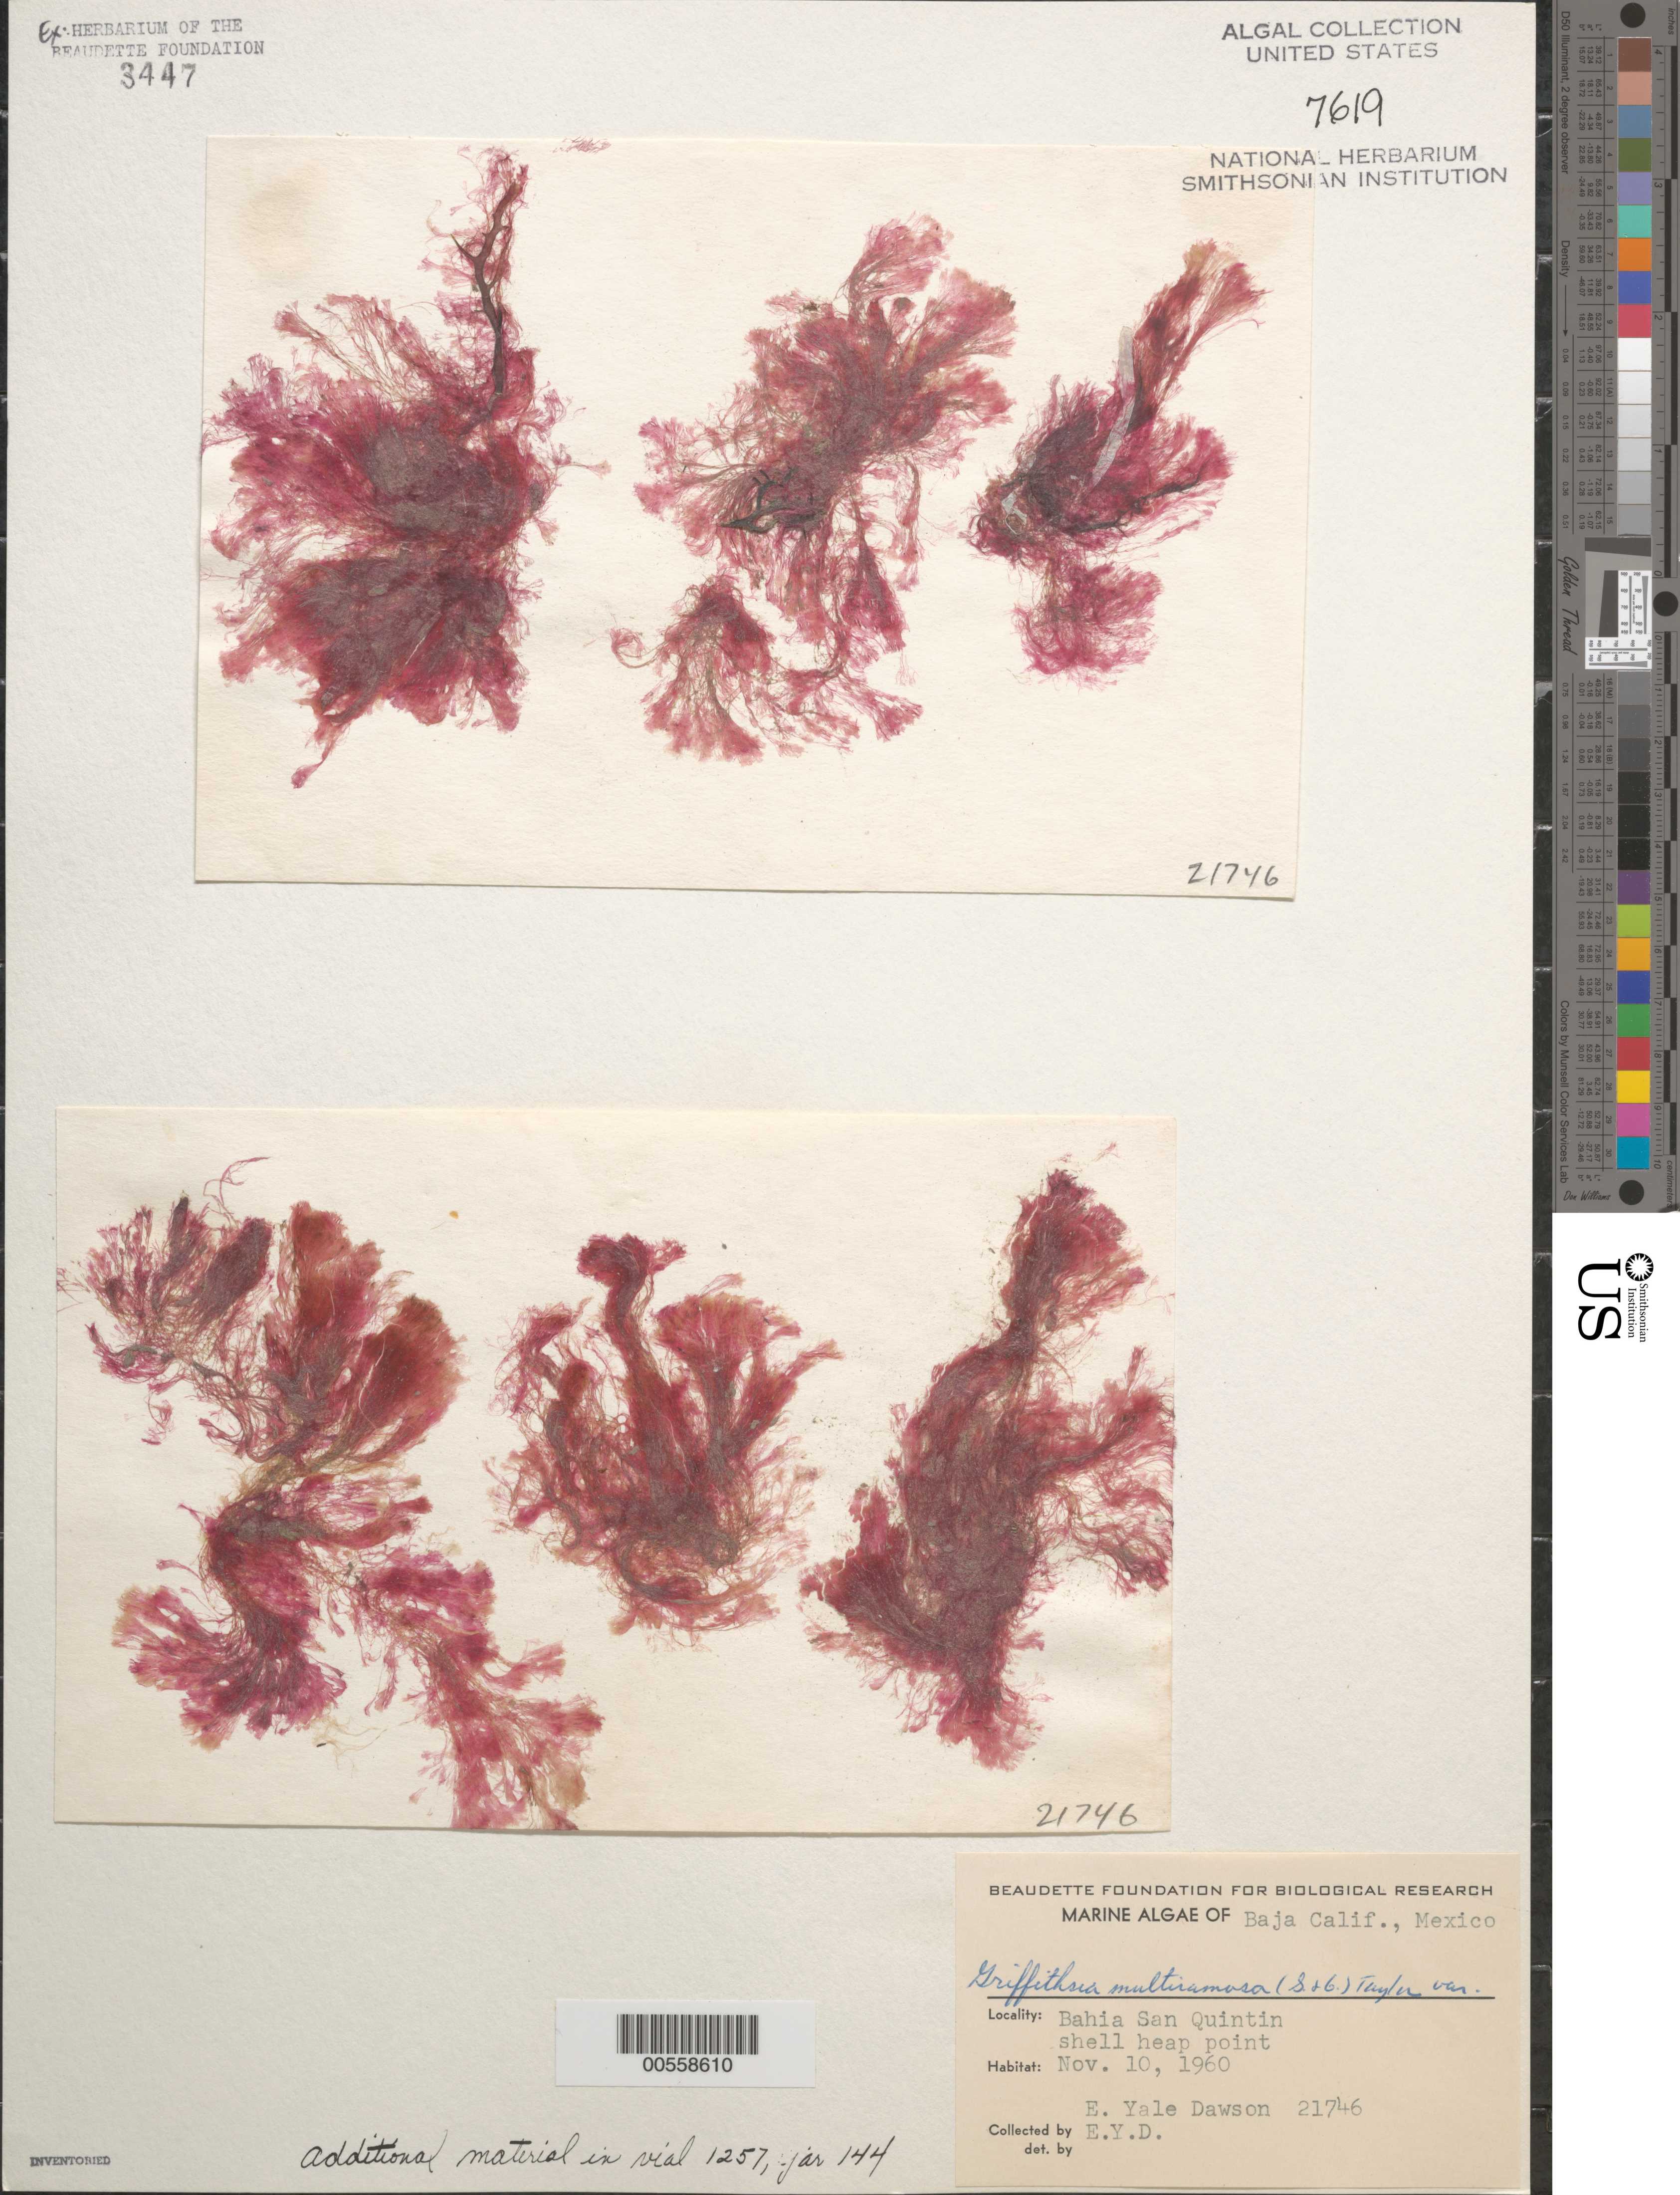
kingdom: Plantae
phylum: Rhodophyta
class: Florideophyceae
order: Ceramiales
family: Wrangeliaceae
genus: Anotrichium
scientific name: Anotrichium multiramosum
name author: (Setchell & N.L. Gardner) Baldock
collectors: E. Y. Dawson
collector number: EYD 21746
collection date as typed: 10 Nov 1960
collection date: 1960-11-10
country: Mexico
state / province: Baja California Norte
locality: Bahia San Quintin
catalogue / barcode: US 7619